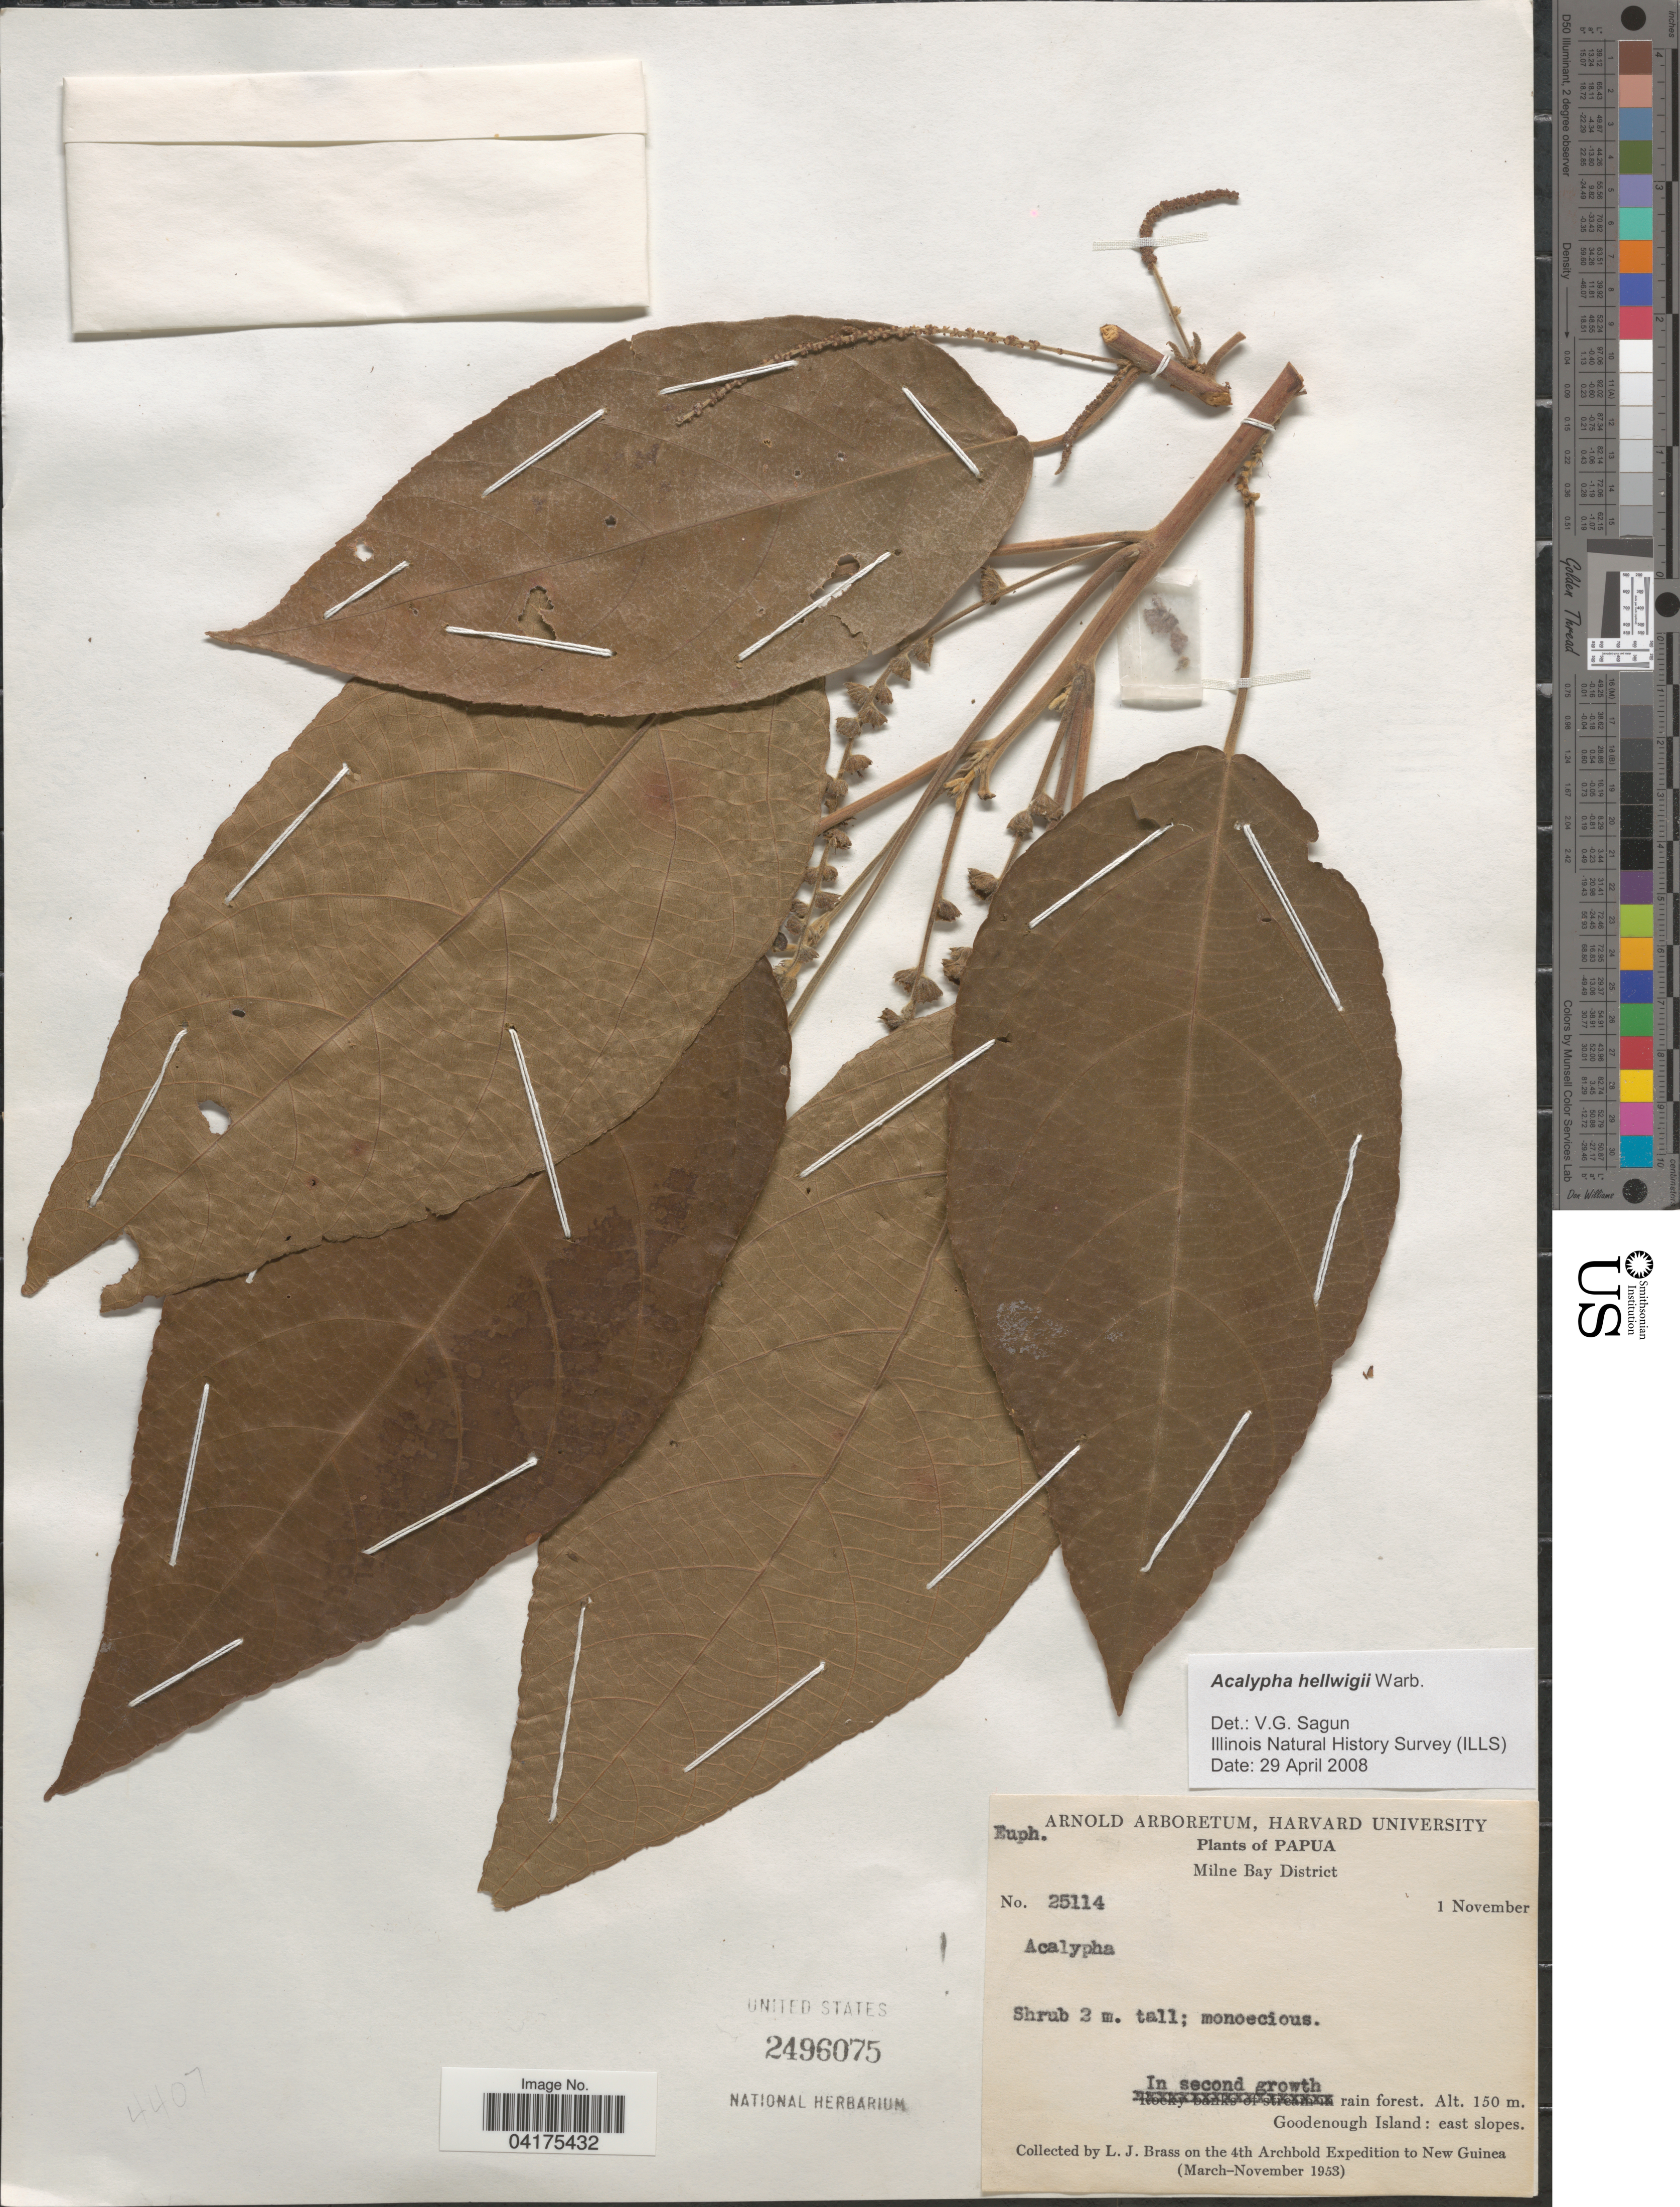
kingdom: Plantae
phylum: Tracheophyta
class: Magnoliopsida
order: Malpighiales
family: Euphorbiaceae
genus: Acalypha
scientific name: Acalypha hellwigii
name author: Warb.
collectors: L. J. Brass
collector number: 25114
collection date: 1953-11-01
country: Papua New Guinea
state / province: Milne Bay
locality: Papua. Milne Bay District. Goodenough Island: east slopes. The 4th Archbold Expedition to New Guinea (March-November 1953).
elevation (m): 150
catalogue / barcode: US 2496075